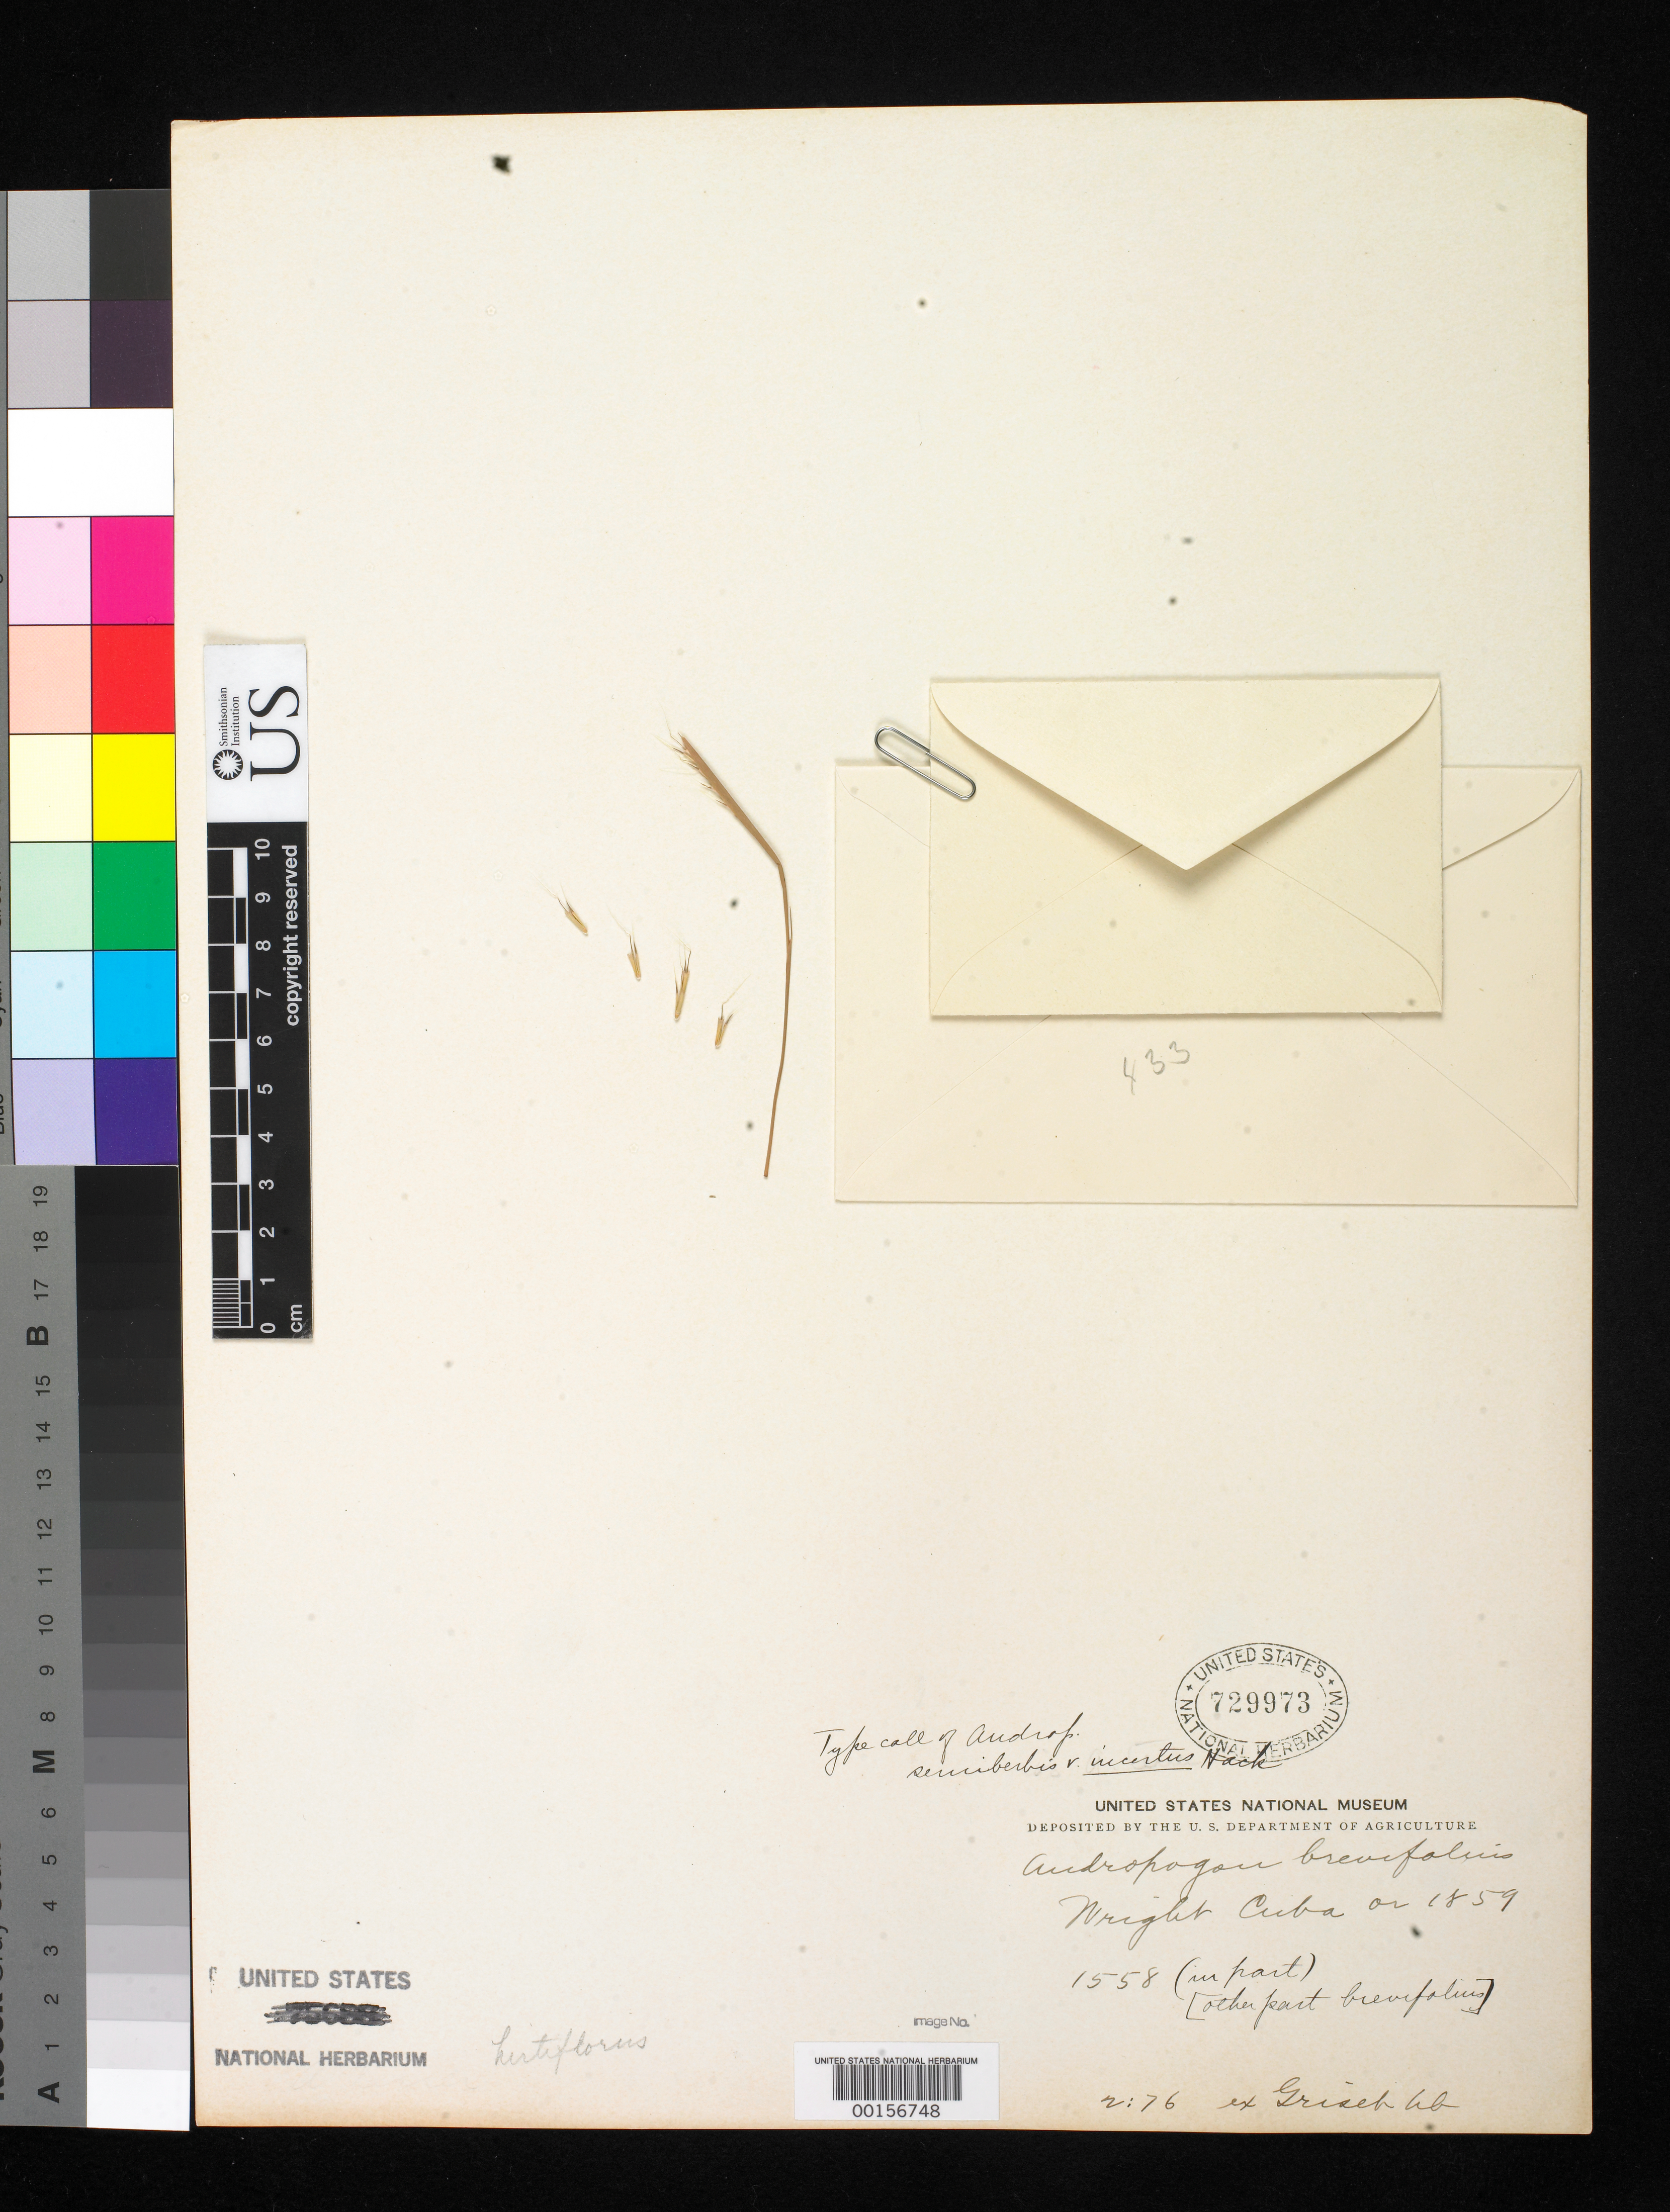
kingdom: Plantae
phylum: Tracheophyta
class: Liliopsida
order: Poales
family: Poaceae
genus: Andropogon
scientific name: Andropogon semiberbis var. insertus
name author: Hack. in A. DC.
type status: Isosyntype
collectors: C. Wright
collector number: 1558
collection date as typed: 1859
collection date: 1859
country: Cuba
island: Greater Antilles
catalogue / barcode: US 729973